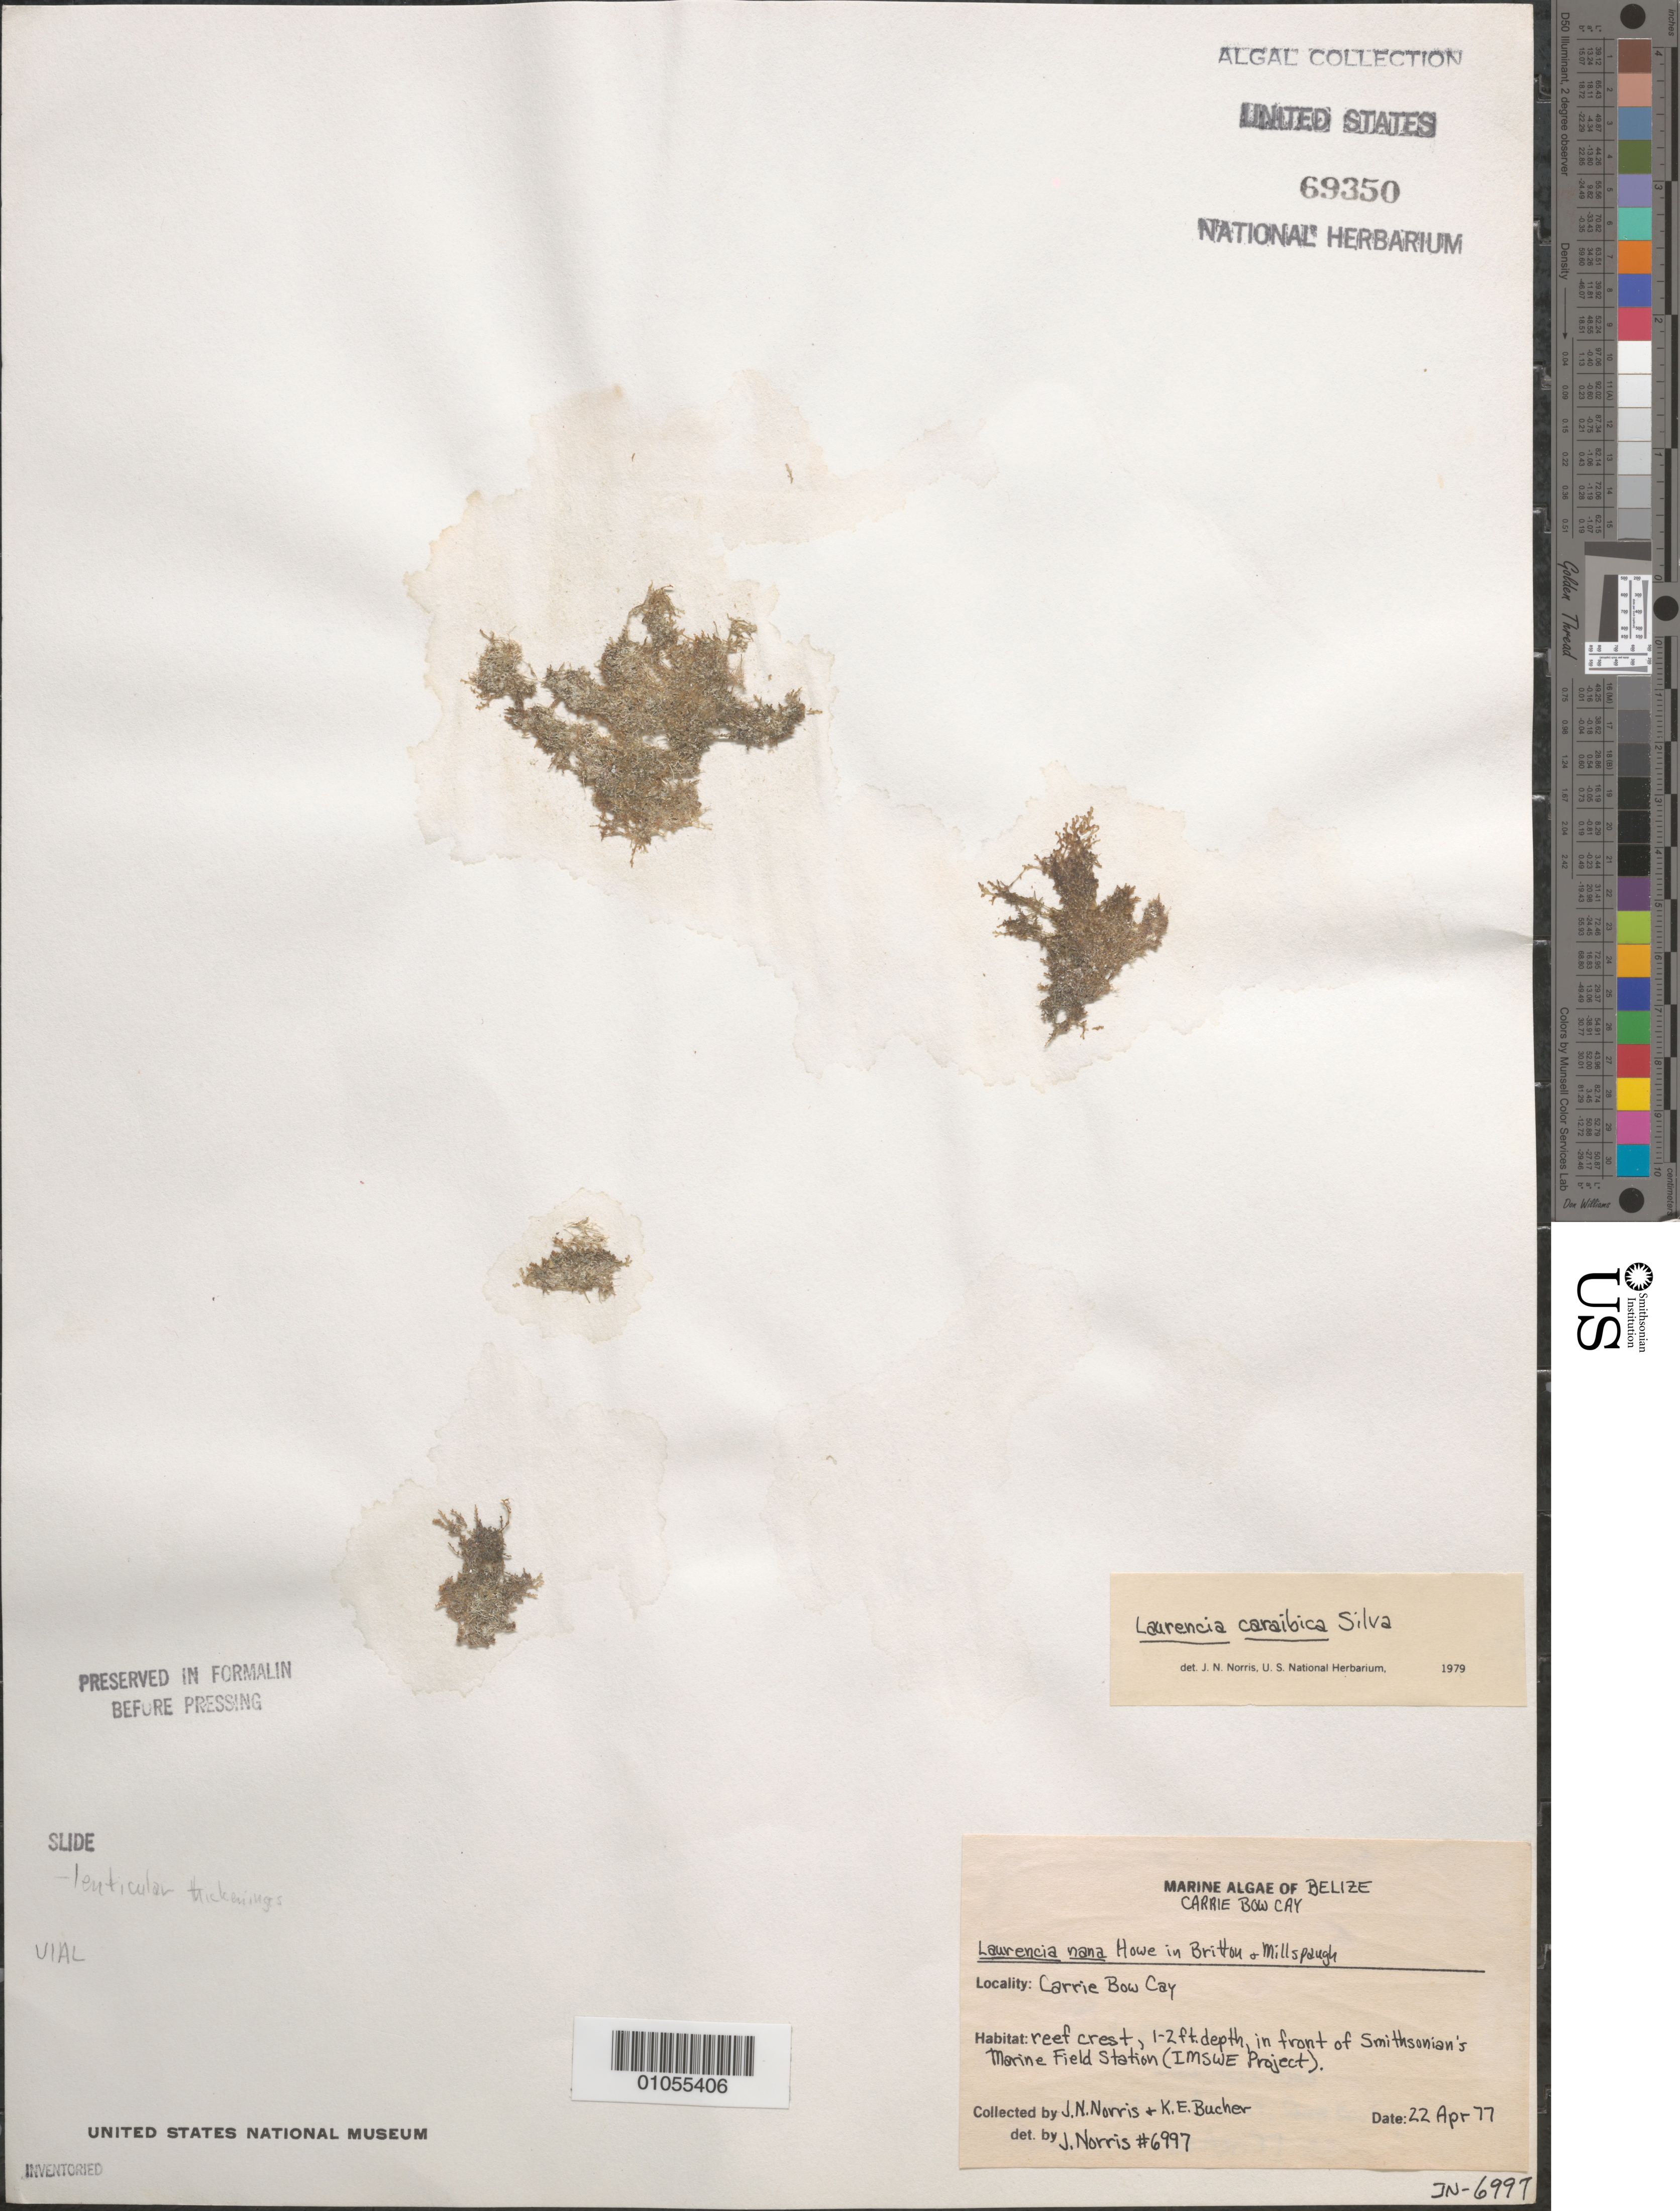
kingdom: Plantae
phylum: Rhodophyta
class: Florideophyceae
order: Ceramiales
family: Rhodomelaceae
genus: Laurencia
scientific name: Laurencia caraibica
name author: P.C. Silva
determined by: Norris, James N.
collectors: J. N. Norris & K. E. Bucher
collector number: JN-6997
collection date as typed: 22 Apr 1977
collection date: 1977-04-22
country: Belize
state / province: Stann Creek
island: Carrie Bow Cay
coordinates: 16 48'N, 88 05'W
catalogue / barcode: US 69350